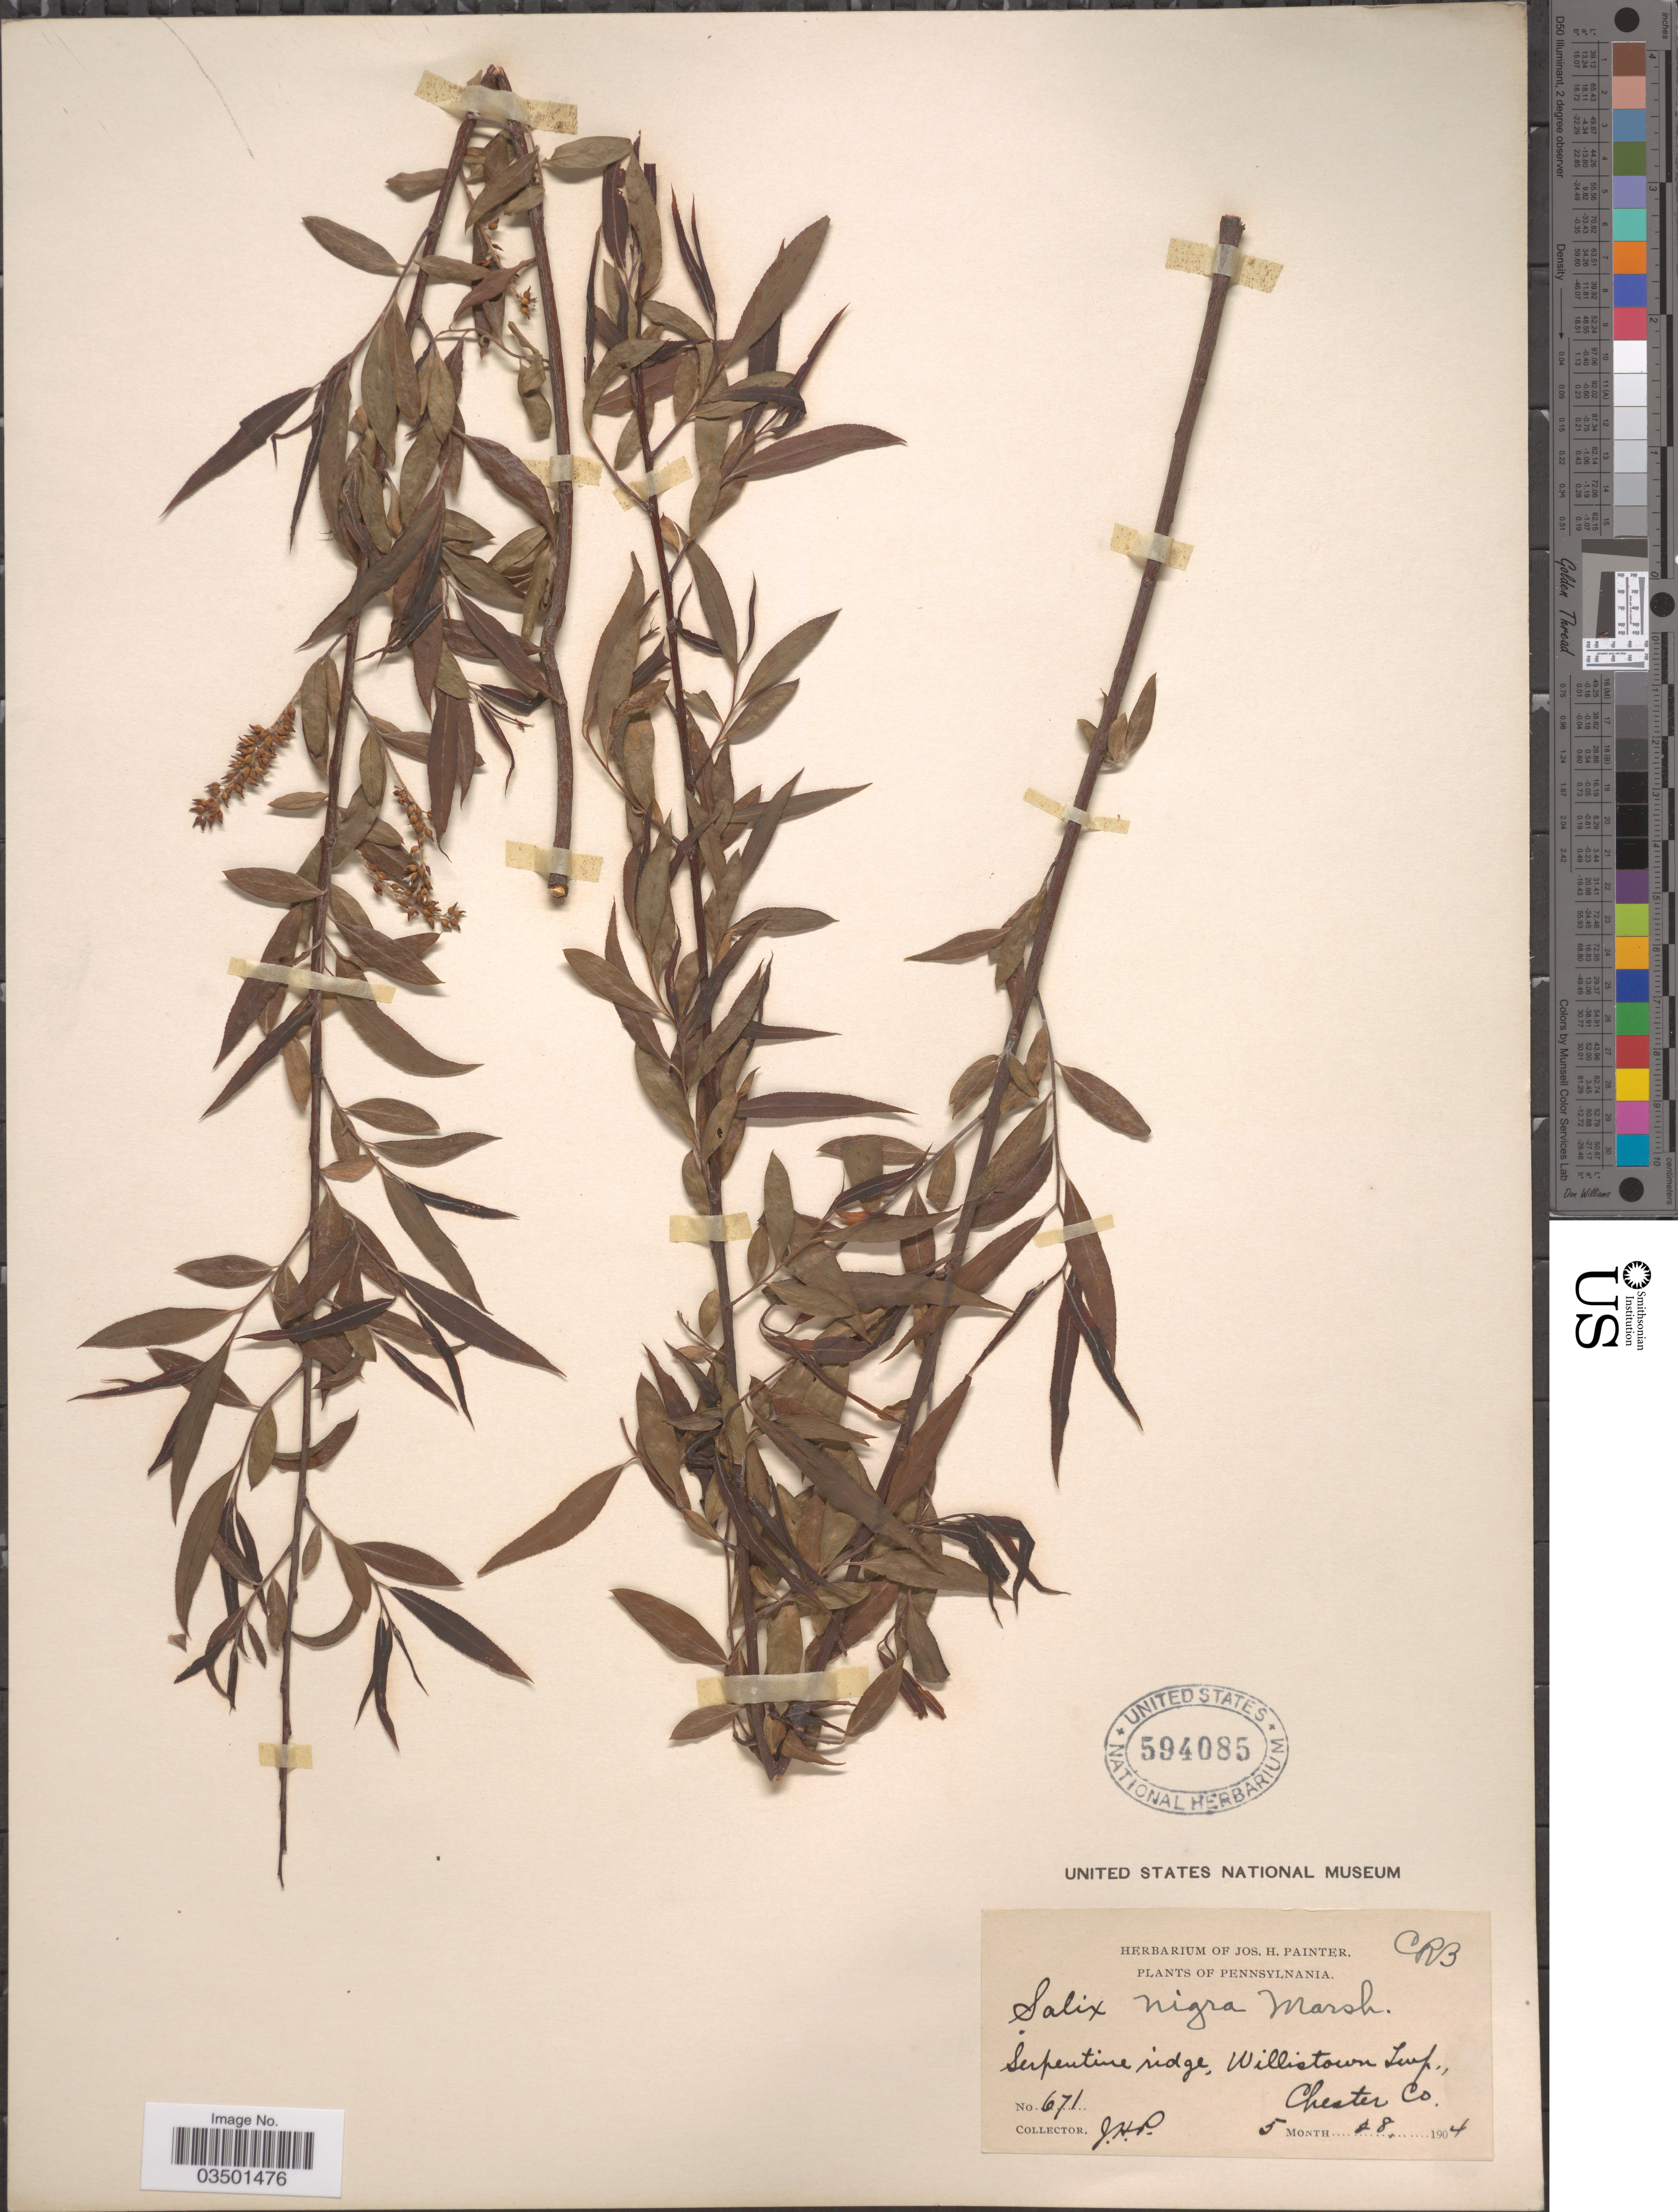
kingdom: Plantae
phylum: Tracheophyta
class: Magnoliopsida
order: Malpighiales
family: Salicaceae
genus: Salix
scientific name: Salix nigra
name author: Marshall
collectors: J. H. Painter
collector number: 671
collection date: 1904-05-28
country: United States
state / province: Pennsylvania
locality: Serpentine ridge, Willistown Twp., Chester Co.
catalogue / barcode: US 594085